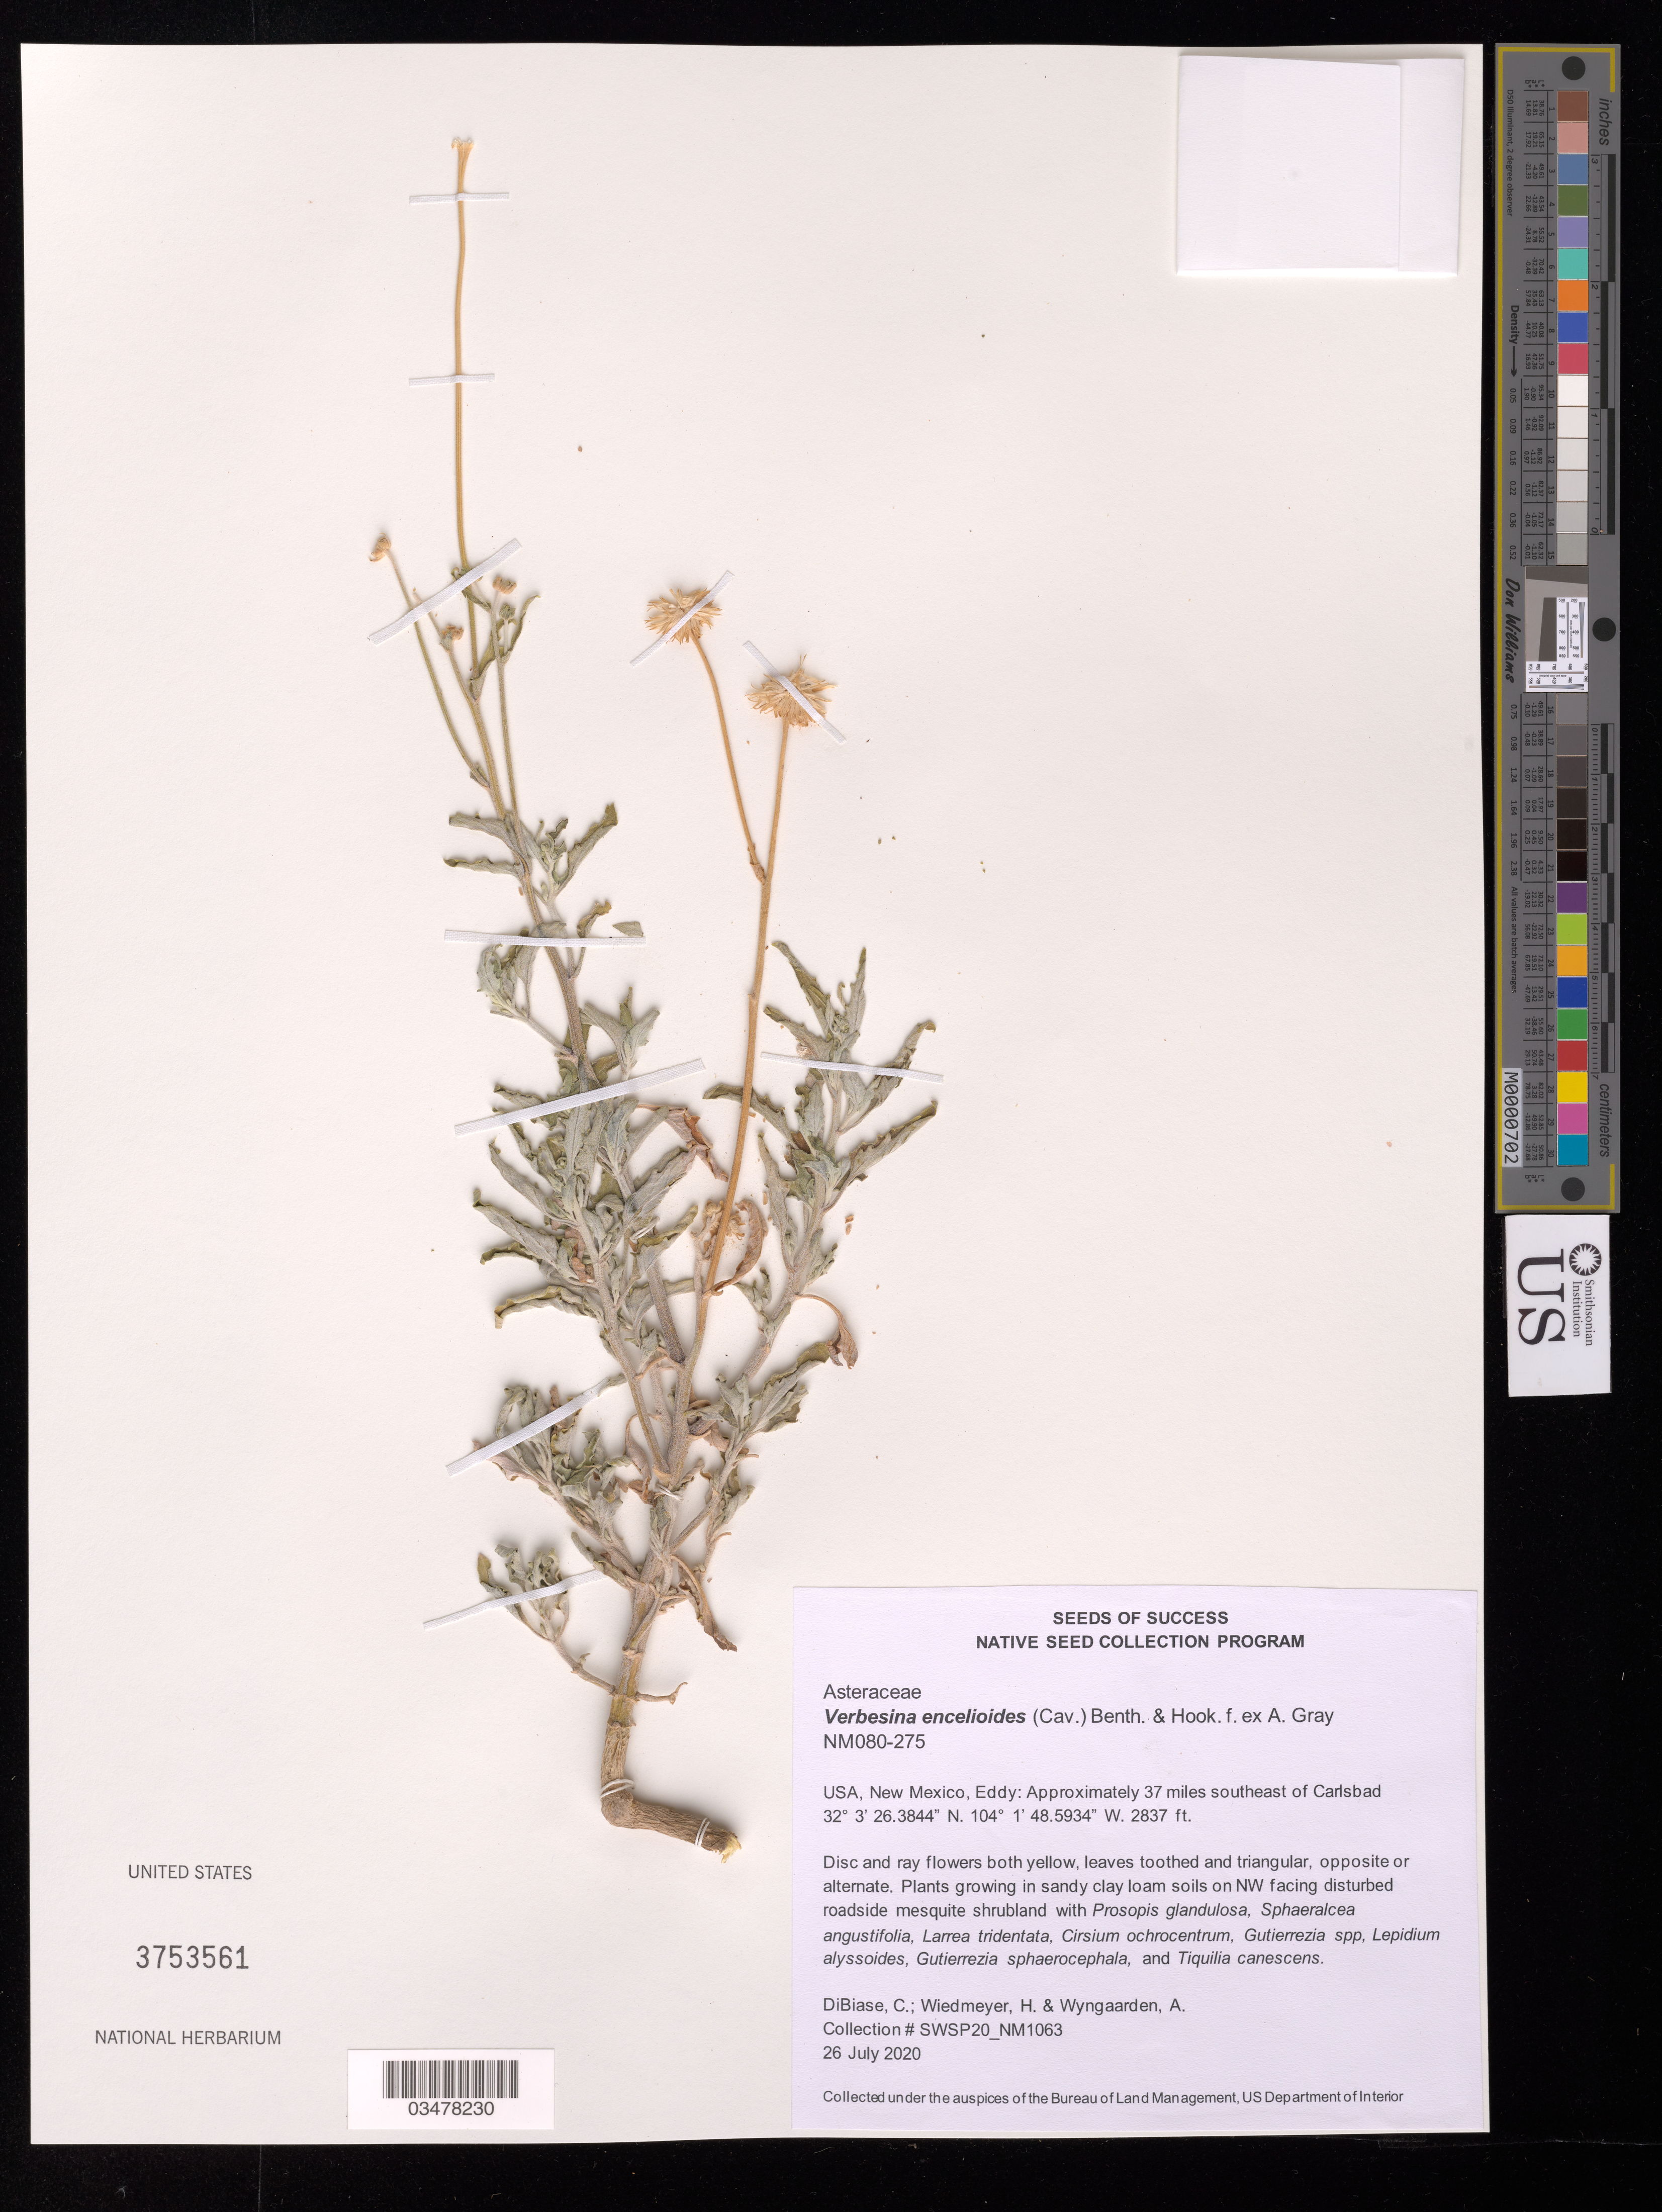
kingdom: Plantae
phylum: Tracheophyta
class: Magnoliopsida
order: Asterales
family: Asteraceae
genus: Verbesina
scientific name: Verbesina encelioides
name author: (Cav.) Benth. & Hook. ex A. Gray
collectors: C. DiBiase, H. Wiedmeyer & A. Wyngaarden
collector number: NM080-275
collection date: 2020-07-26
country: United States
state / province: New Mexico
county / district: Eddy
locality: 37 mi. SE of Carlsbad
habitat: Sandy clay loam soils. Mesquite shrubland. With Larrea tridentata, Gutierrezia sp., Lepidum alyssoides, etc.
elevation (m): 865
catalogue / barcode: US 3753561